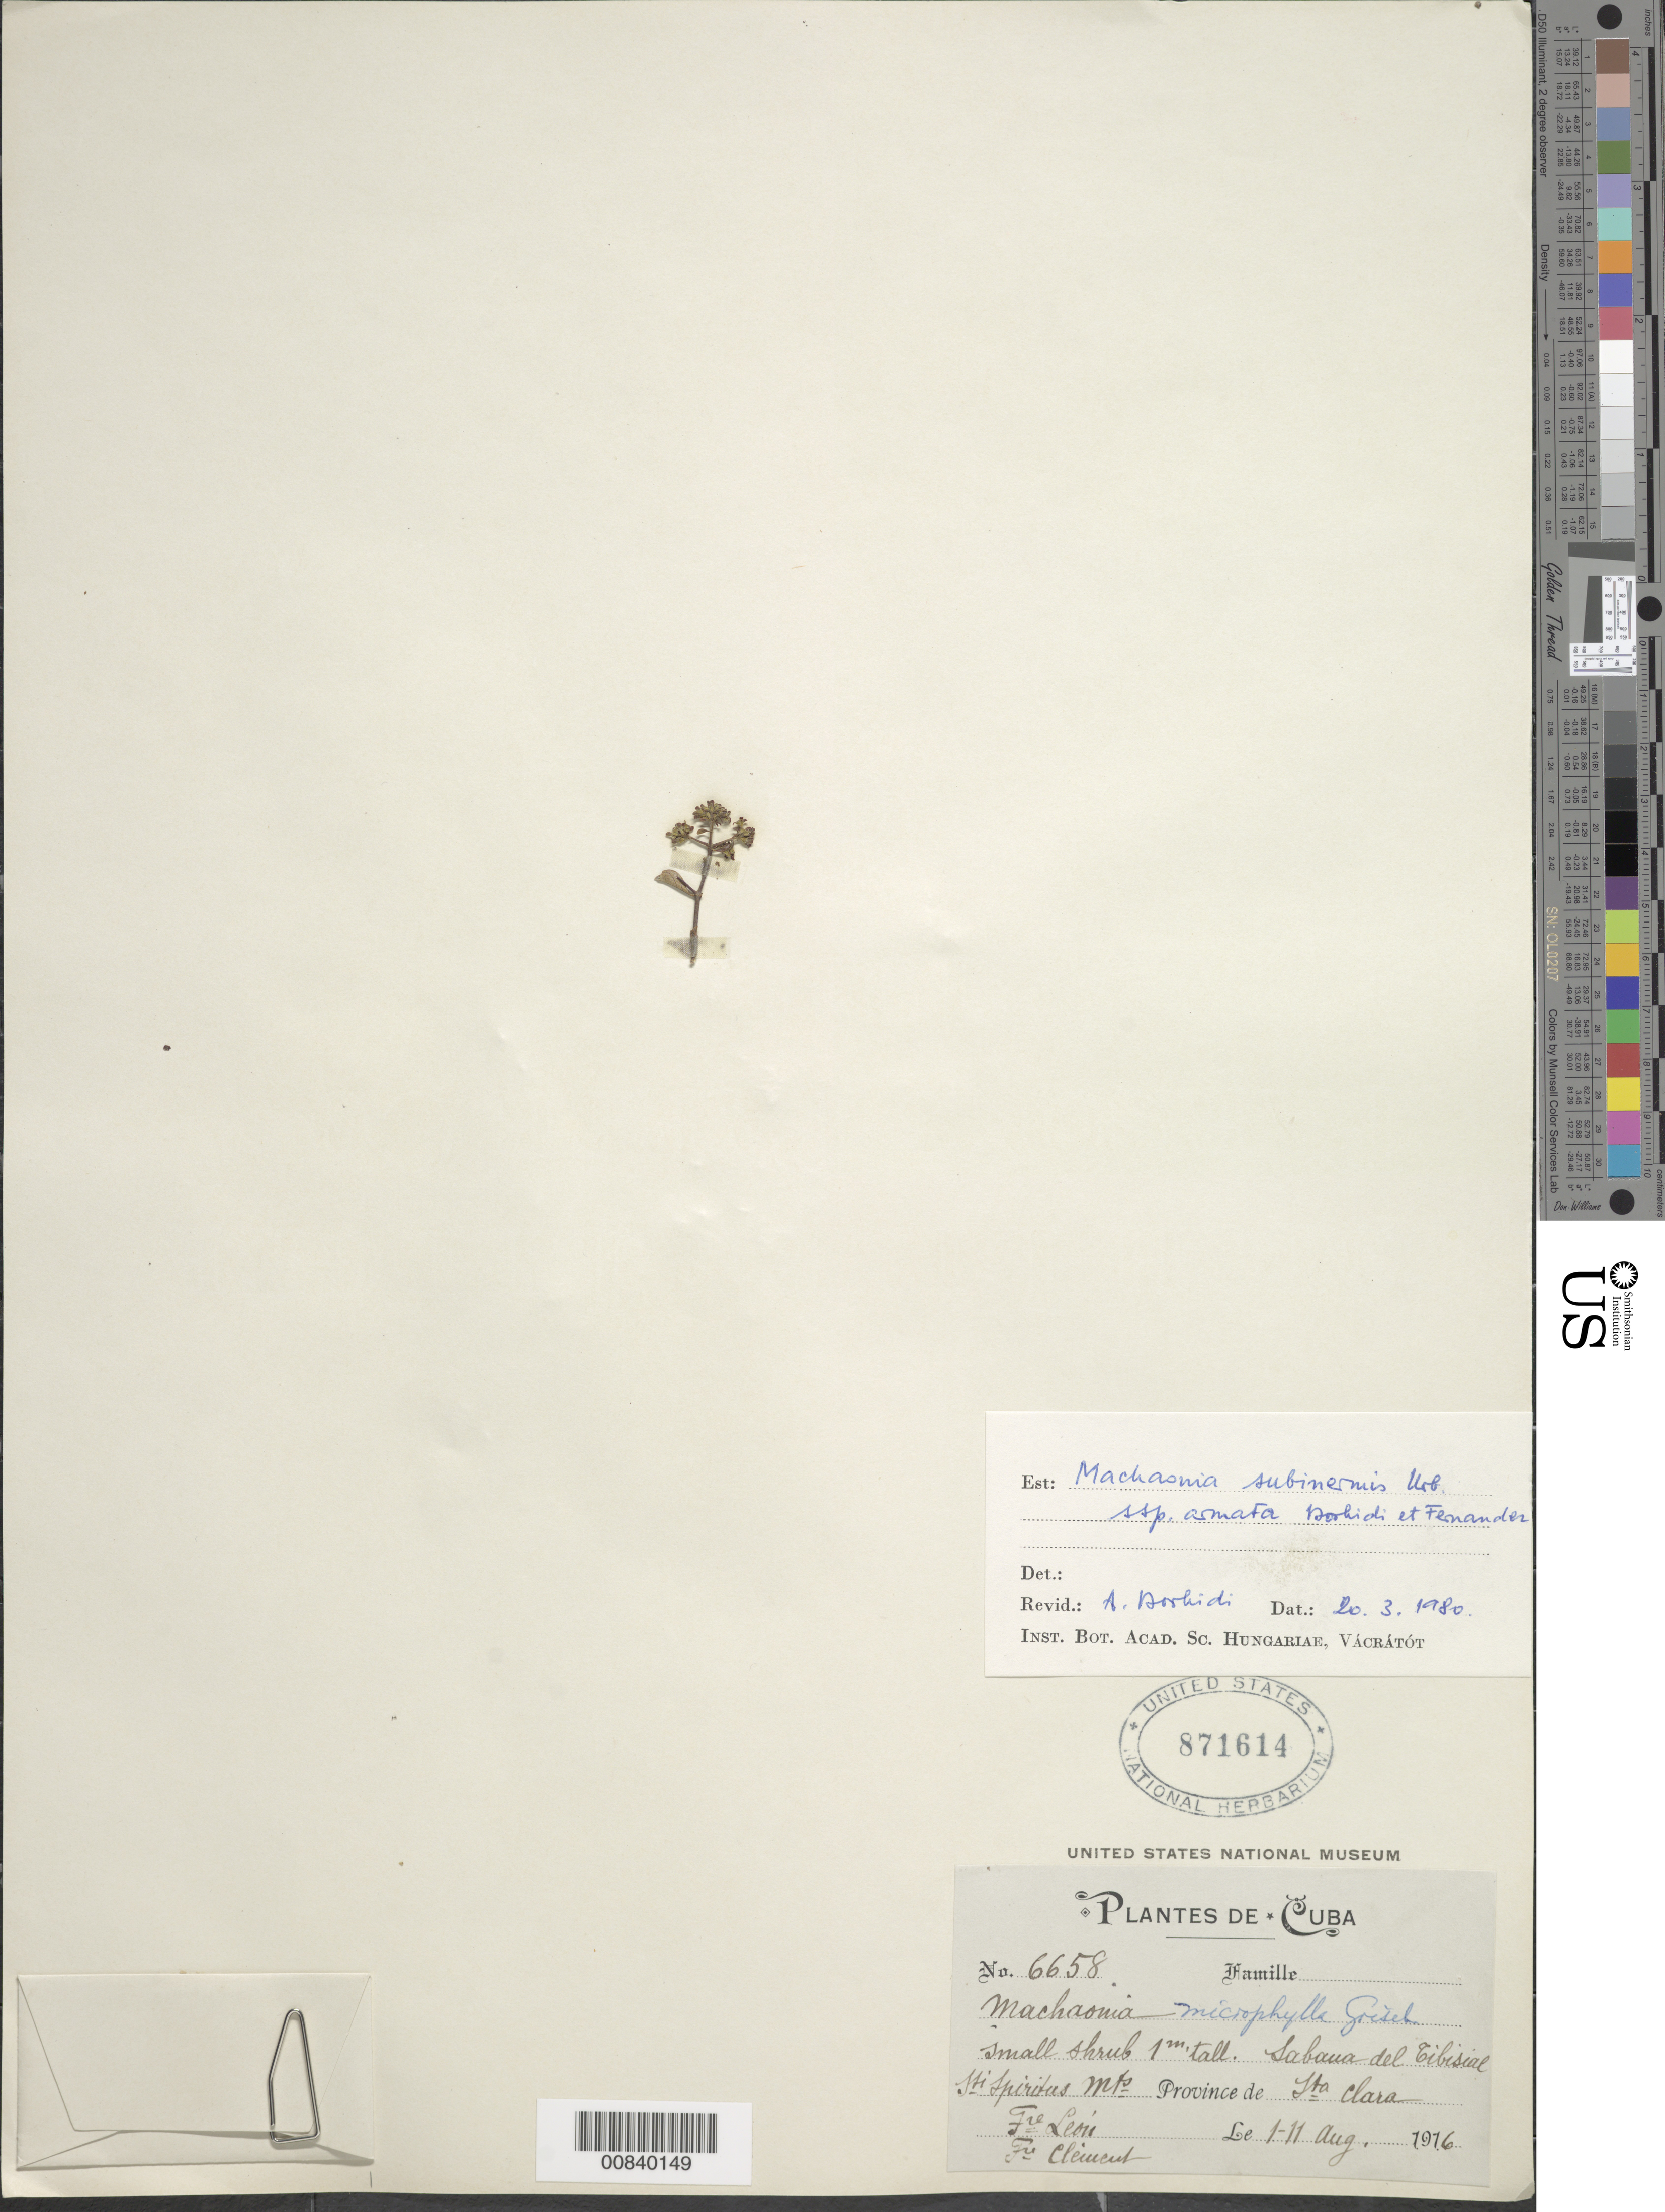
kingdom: Plantae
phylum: Tracheophyta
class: Magnoliopsida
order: Gentianales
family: Rubiaceae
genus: Machaonia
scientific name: Machaonia subinermis subsp. armata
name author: Borhidi & M. Fernández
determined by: Borhidi, Attila L.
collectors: Bro. León & B. Clement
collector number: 6658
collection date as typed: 07 Aug 1916 to 11 Aug 1916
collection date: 1916-08-07/1916-08-11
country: Cuba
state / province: Las Villas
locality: Sabana del Cibisial. Sti. Spiritys Mts..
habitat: Mountain sabana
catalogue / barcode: US 871614